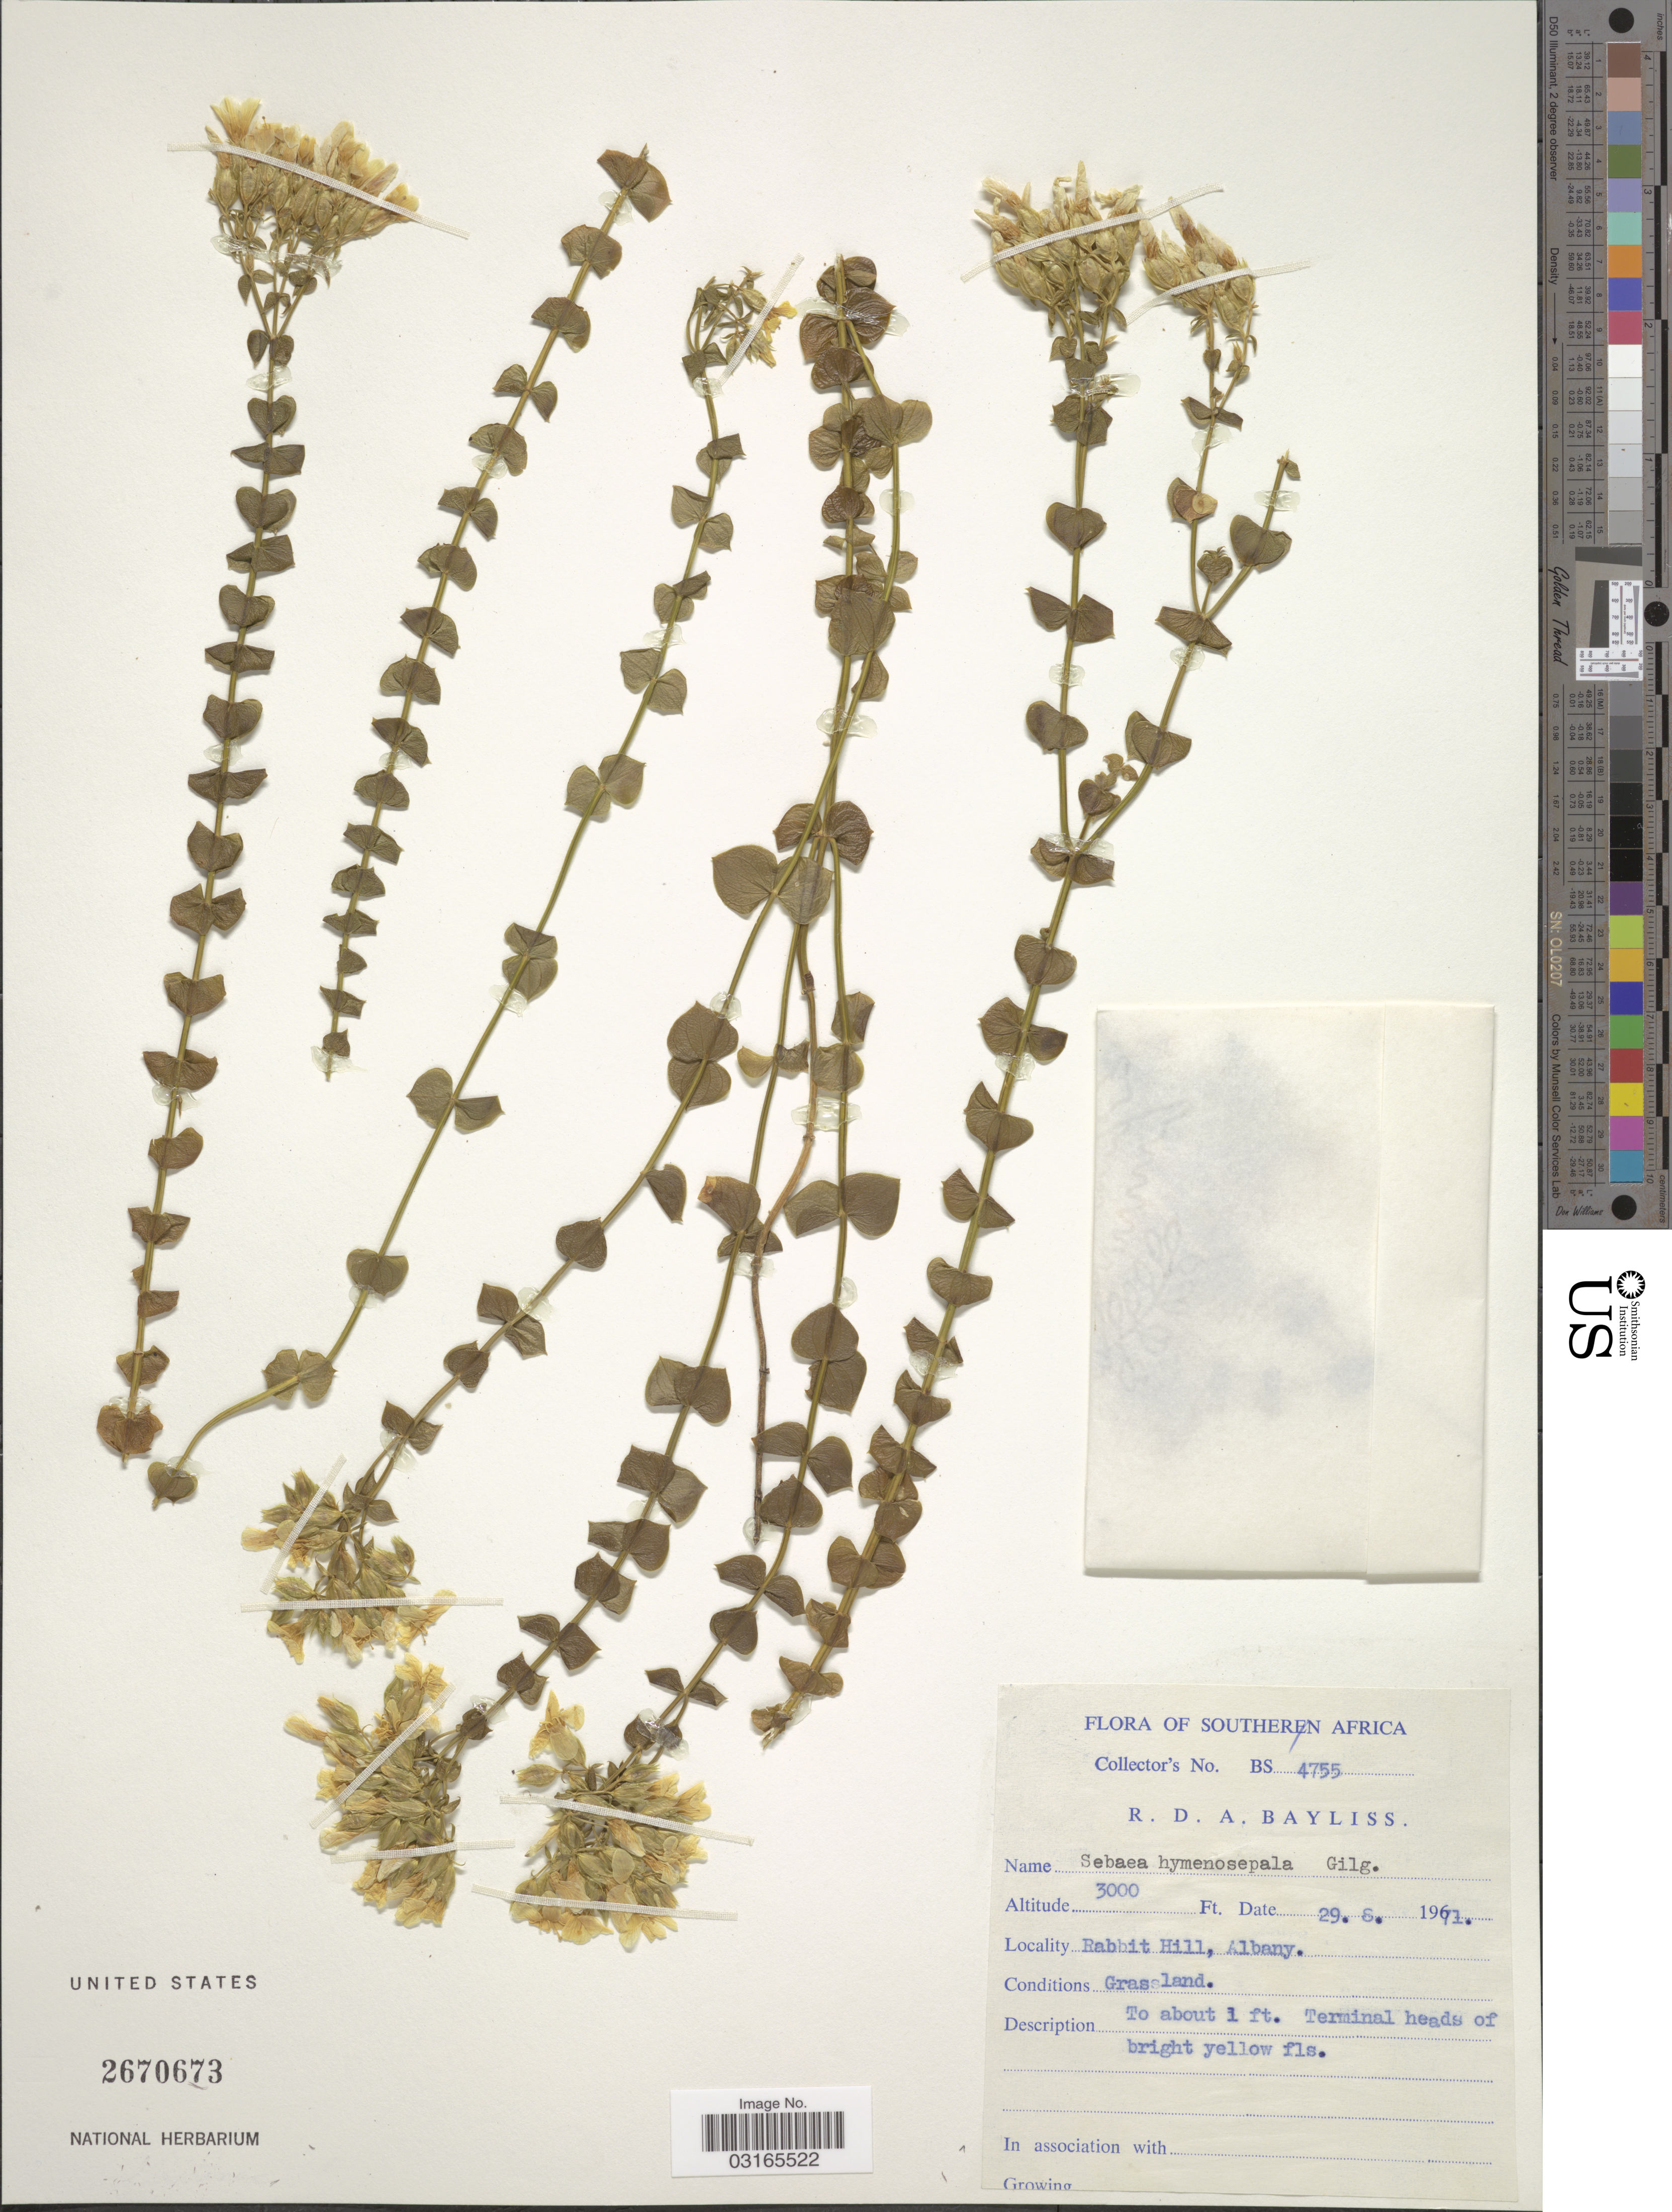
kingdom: Plantae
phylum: Tracheophyta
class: Magnoliopsida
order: Gentianales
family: Gentianaceae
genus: Sebaea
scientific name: Sebaea hymenosepala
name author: Gilg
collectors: R. Bayliss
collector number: BS 4755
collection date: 1971-08-29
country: South Africa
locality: Southern Africa. Rabbit Hill, Albany.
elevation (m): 914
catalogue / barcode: US 2670673